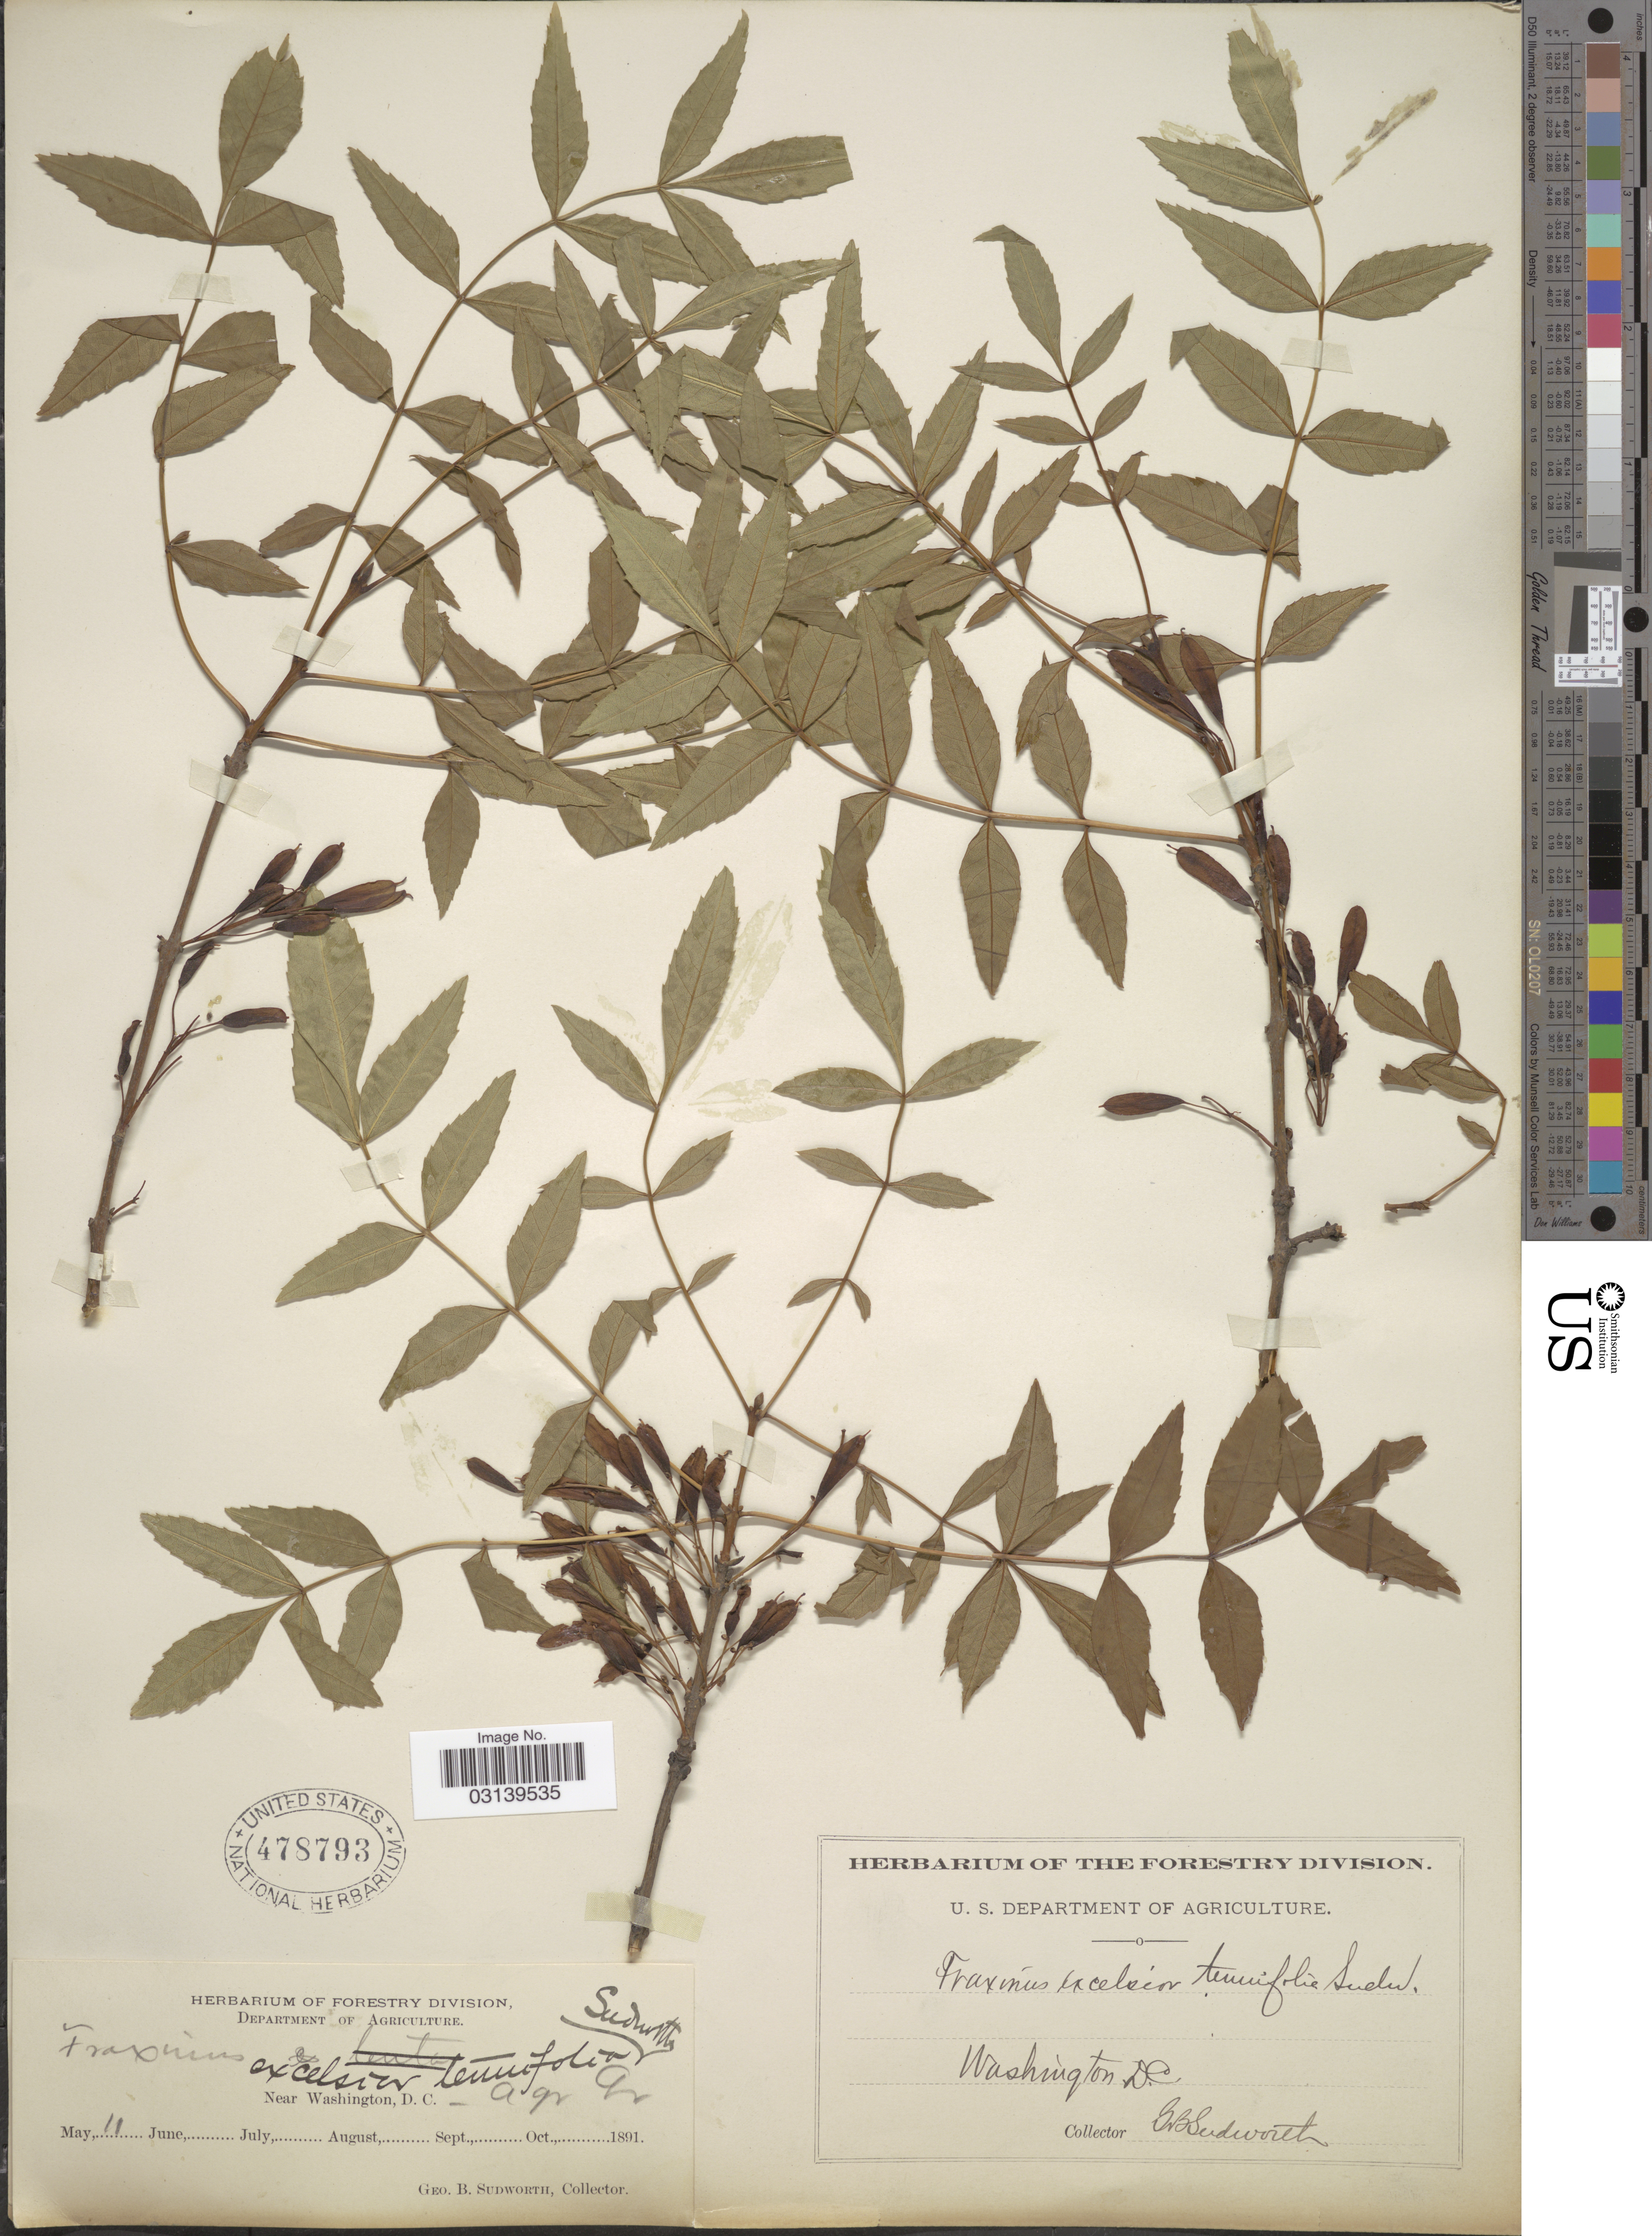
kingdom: Plantae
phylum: Tracheophyta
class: Magnoliopsida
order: Lamiales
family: Oleaceae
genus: Fraxinus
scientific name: Fraxinus excelsior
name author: L.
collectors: G. B. Sudworth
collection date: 1891-05-11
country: United States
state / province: District of Columbia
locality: Near Washington, D.C. - Agr. gr.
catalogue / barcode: US 478793